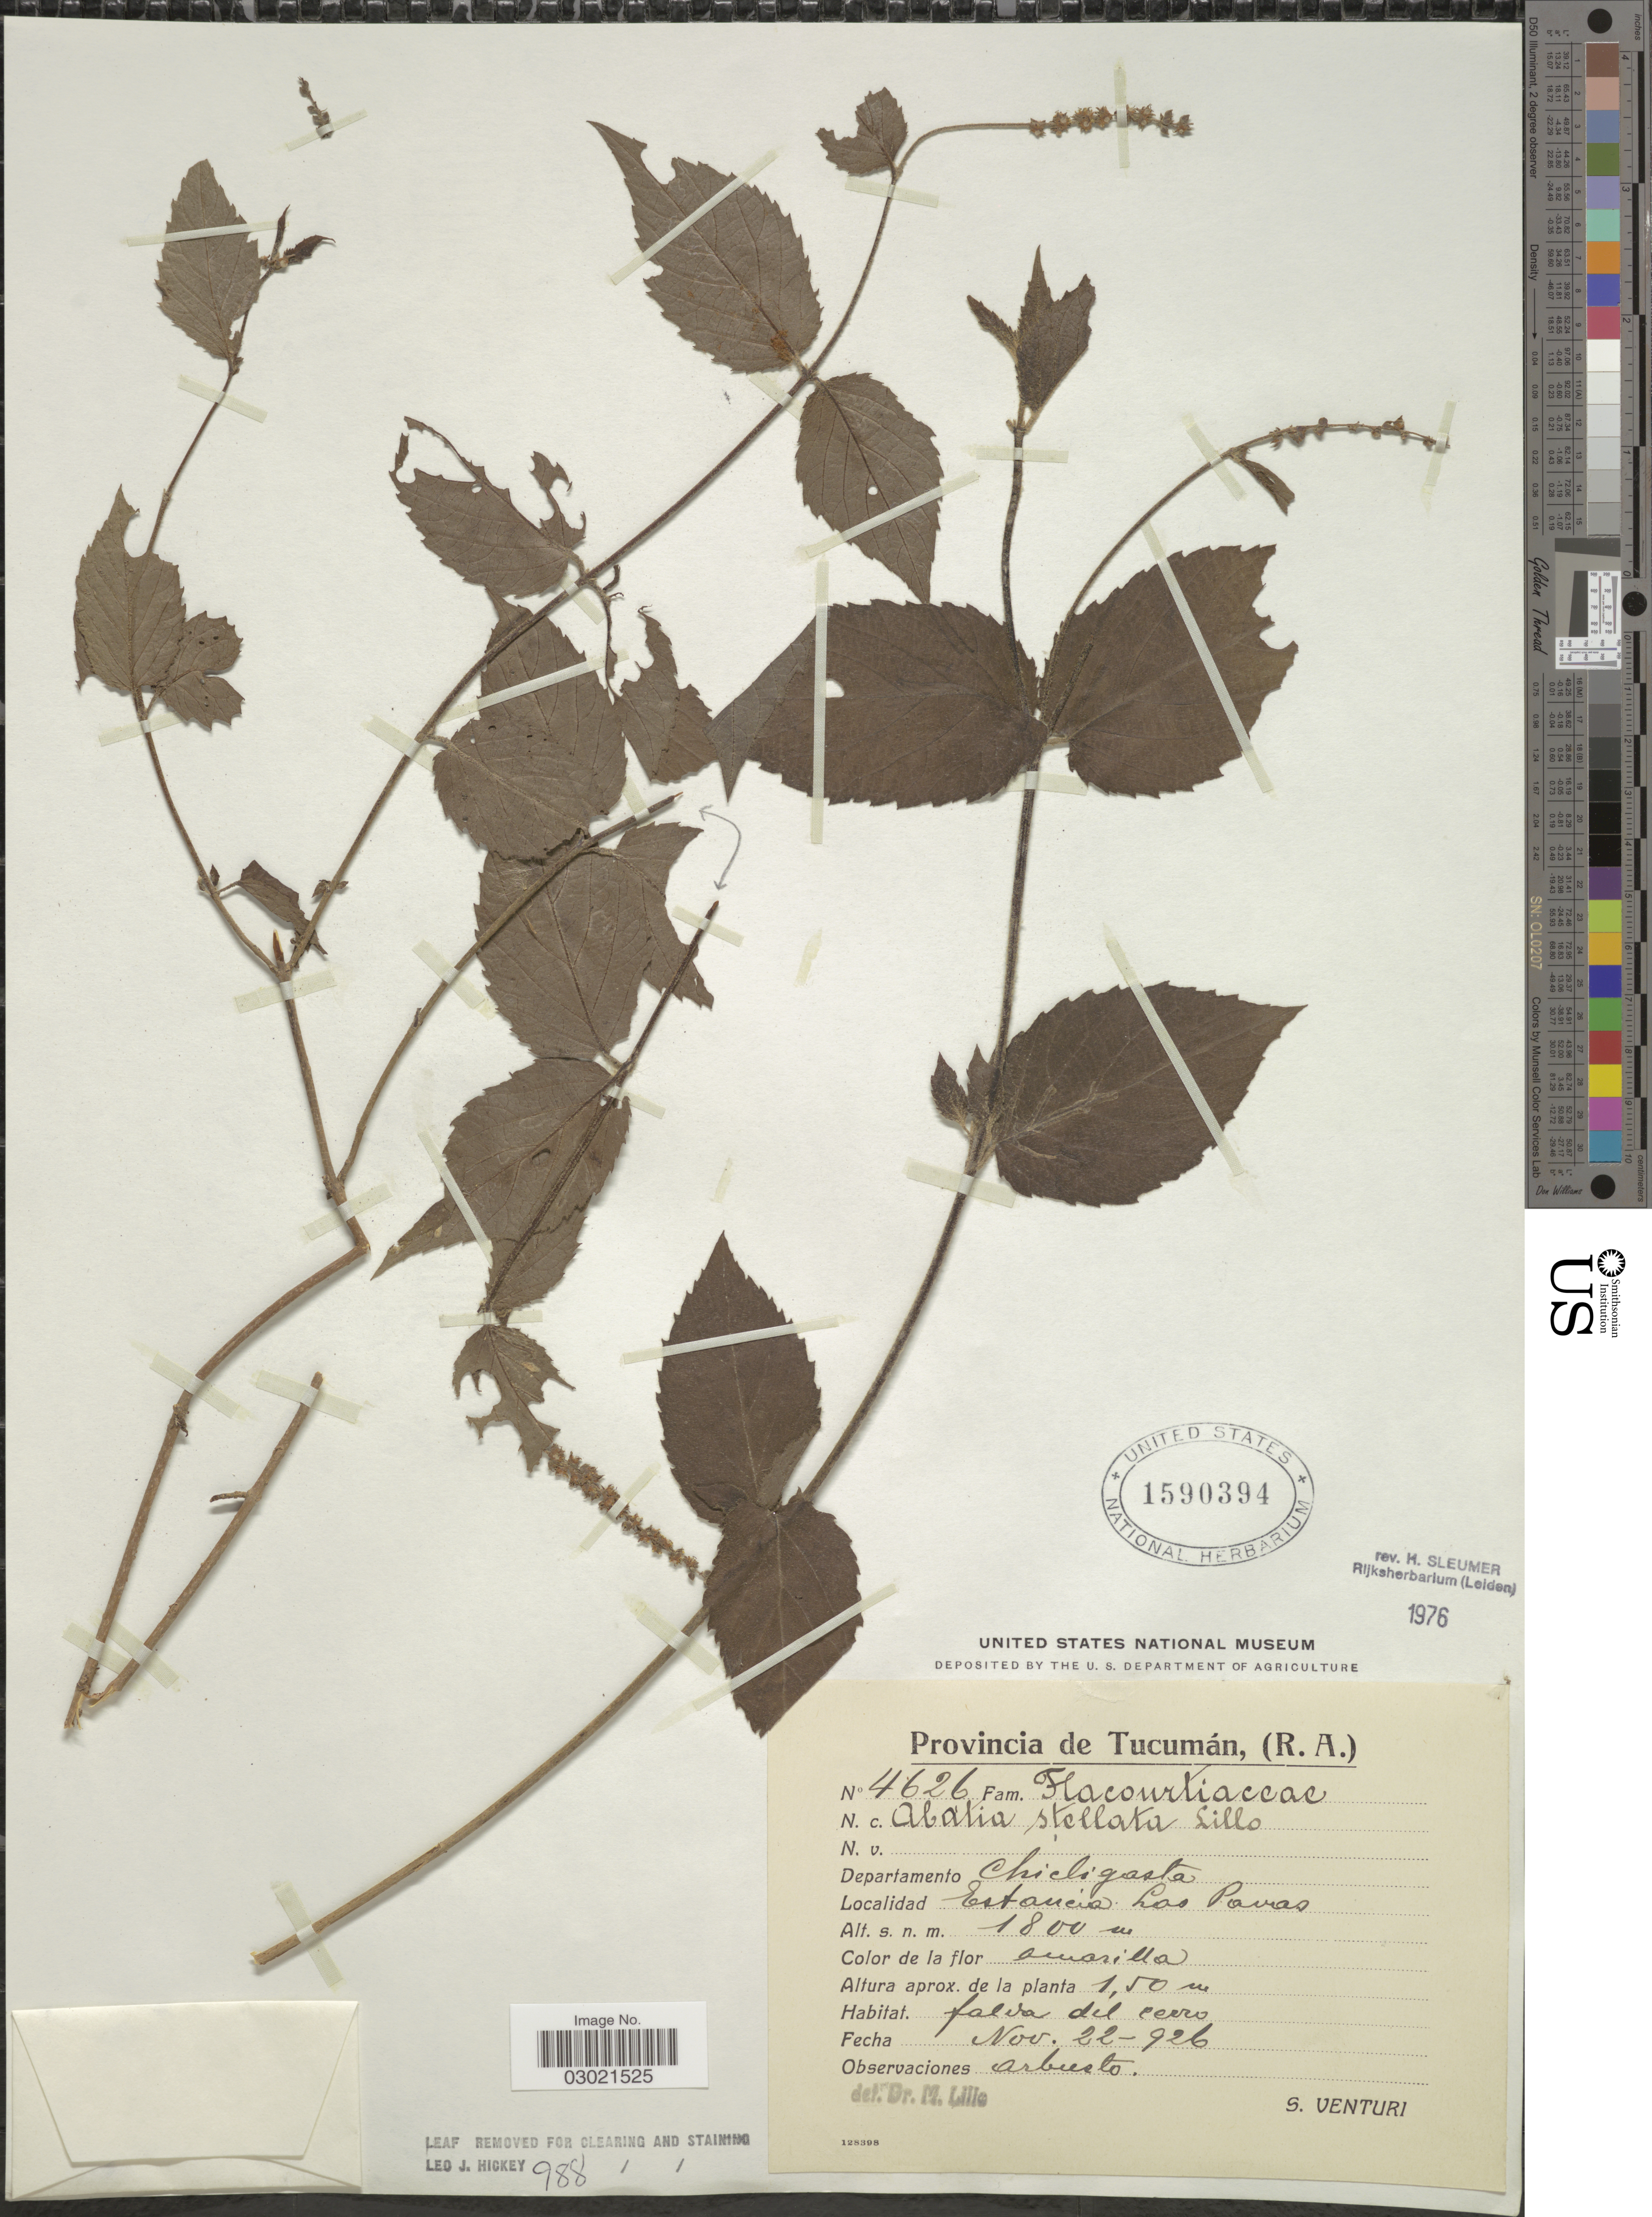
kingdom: Plantae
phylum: Tracheophyta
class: Magnoliopsida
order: Malpighiales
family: Salicaceae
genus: Abatia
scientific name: Abatia stellata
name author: Lillo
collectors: S. Venturi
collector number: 4626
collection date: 1926-11-22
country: Argentina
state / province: Tucuman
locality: Provincia de Tucumán, (R.A.). Departamento Chicligasta. Estancia Los Pavas.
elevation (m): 1800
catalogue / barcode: US 1590394